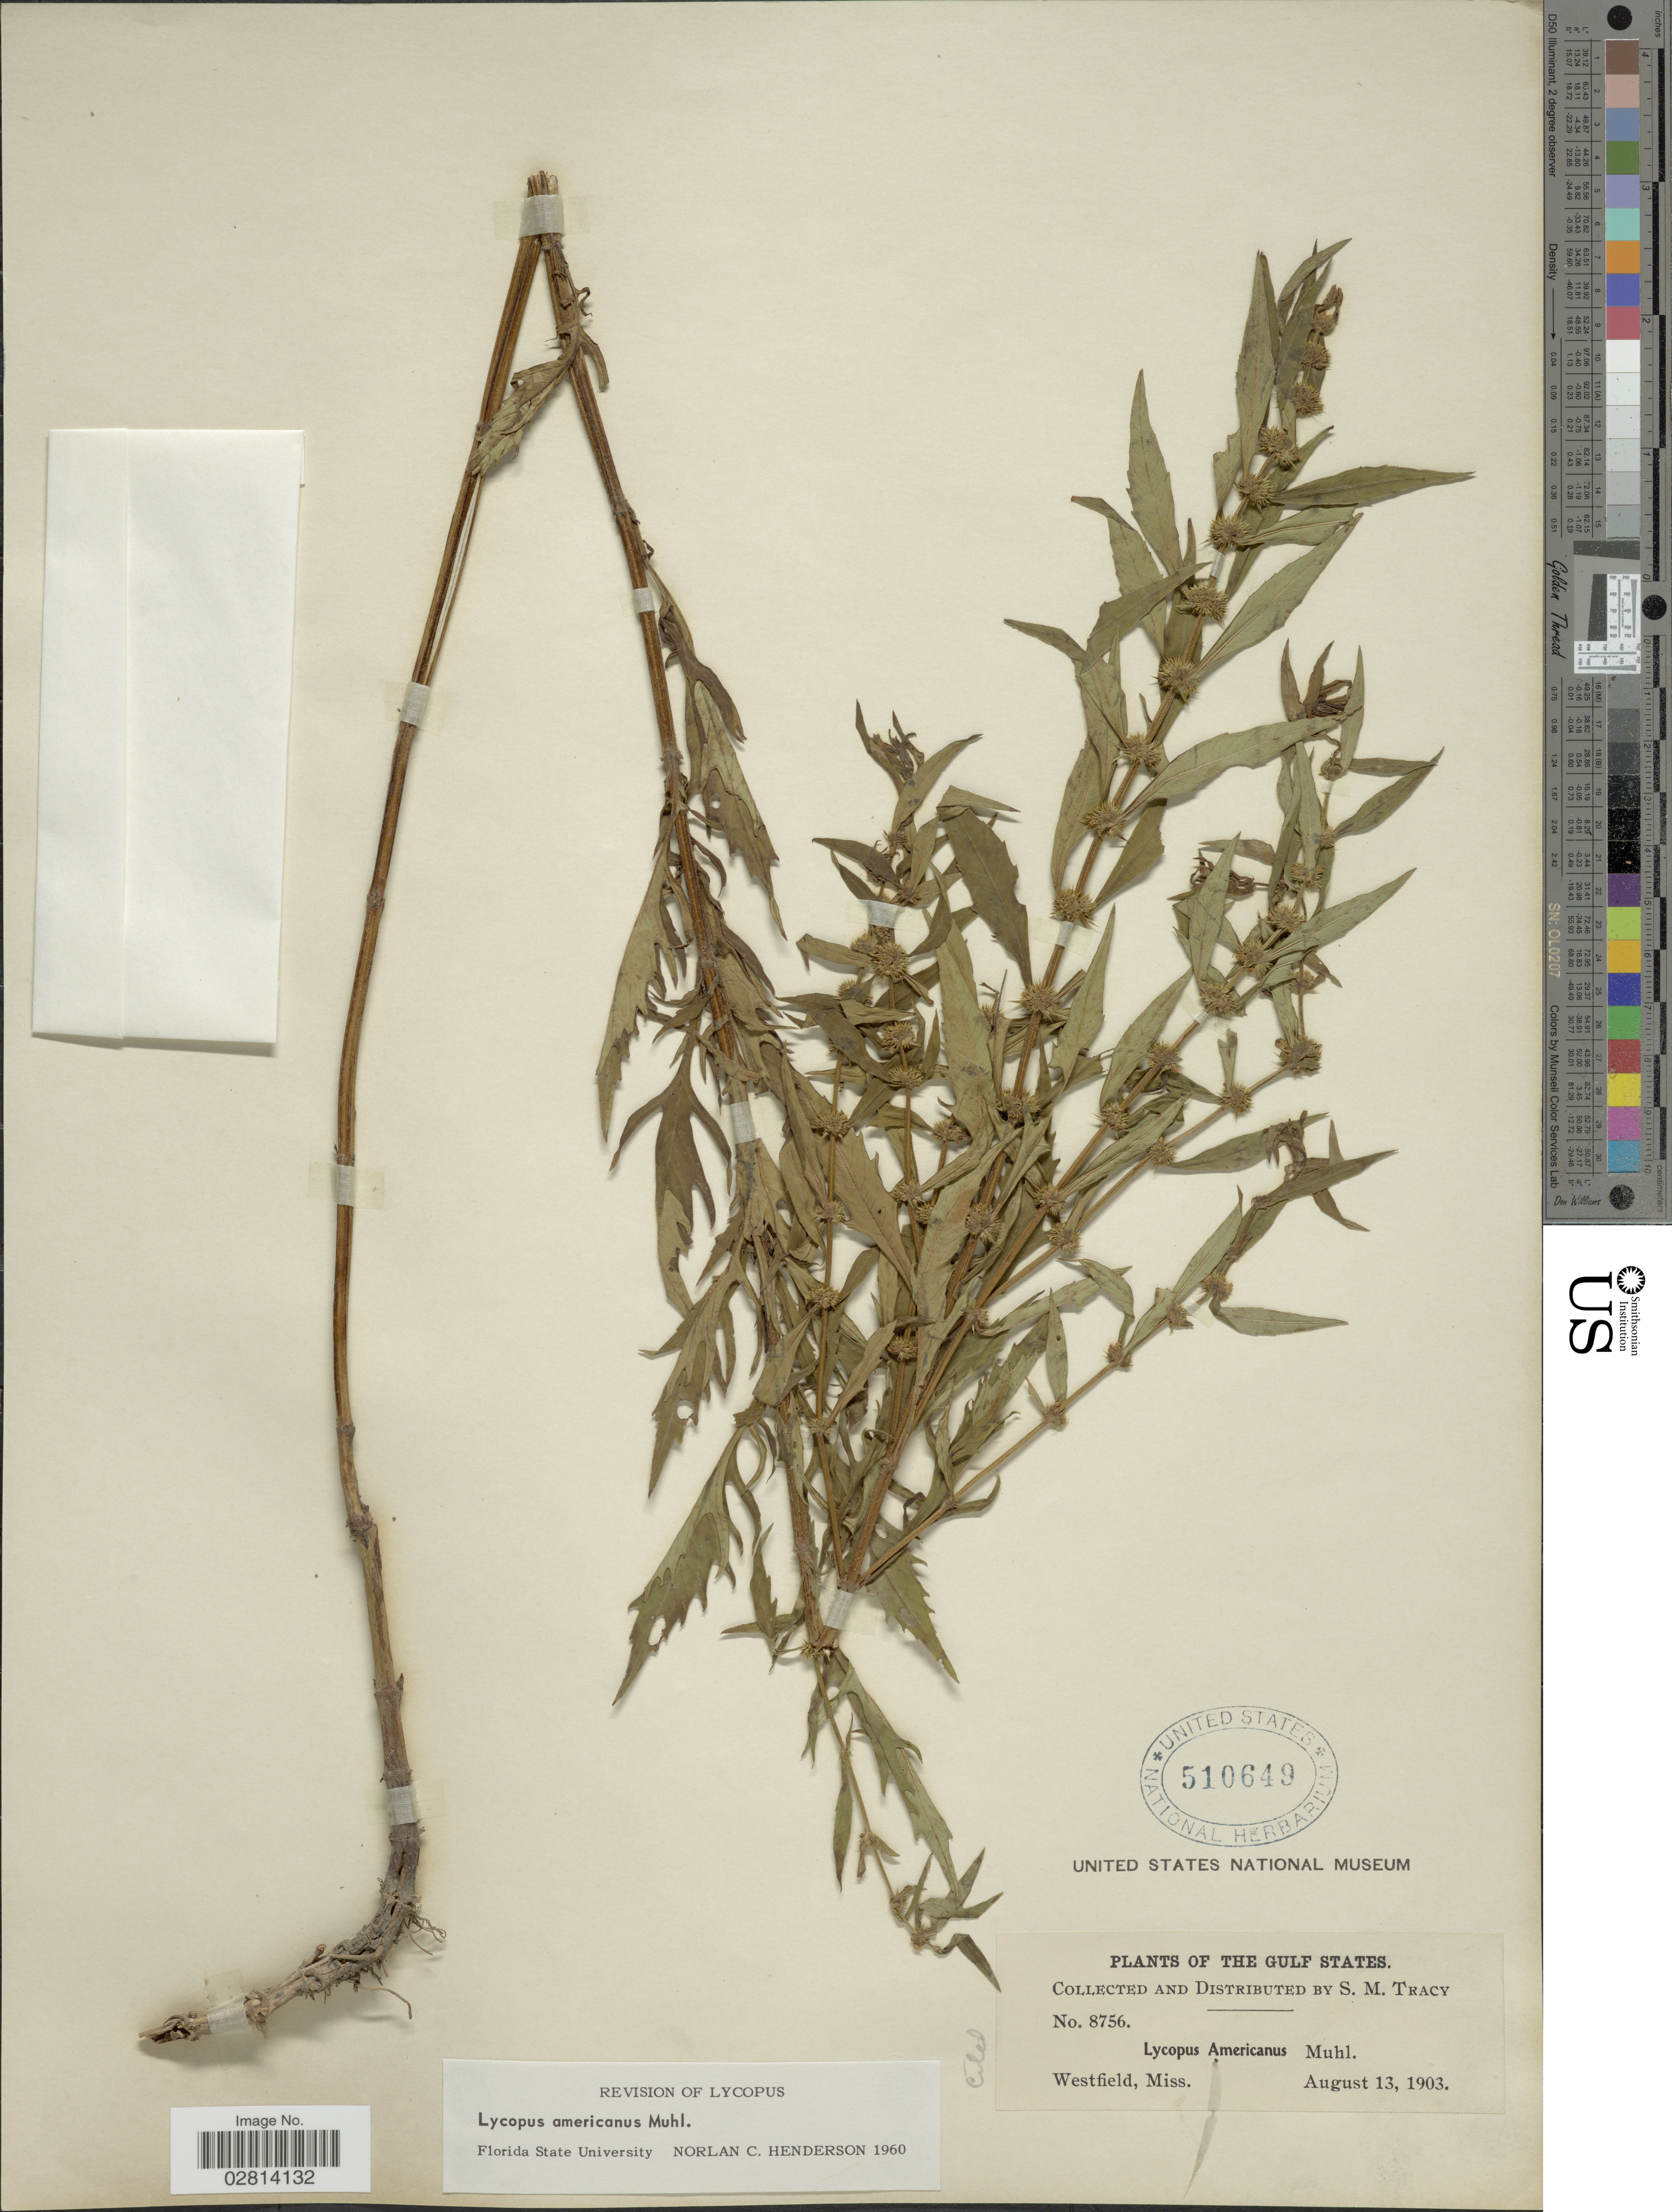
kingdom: Plantae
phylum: Tracheophyta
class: Magnoliopsida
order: Lamiales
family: Lamiaceae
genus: Lycopus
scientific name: Lycopus americanus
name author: Muhl. ex W.P.C. Barton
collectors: S. M. Tracy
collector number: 8756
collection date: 1903-08-13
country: United States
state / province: Mississippi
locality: The Gulf States, Westfield, Miss.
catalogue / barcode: US 510649